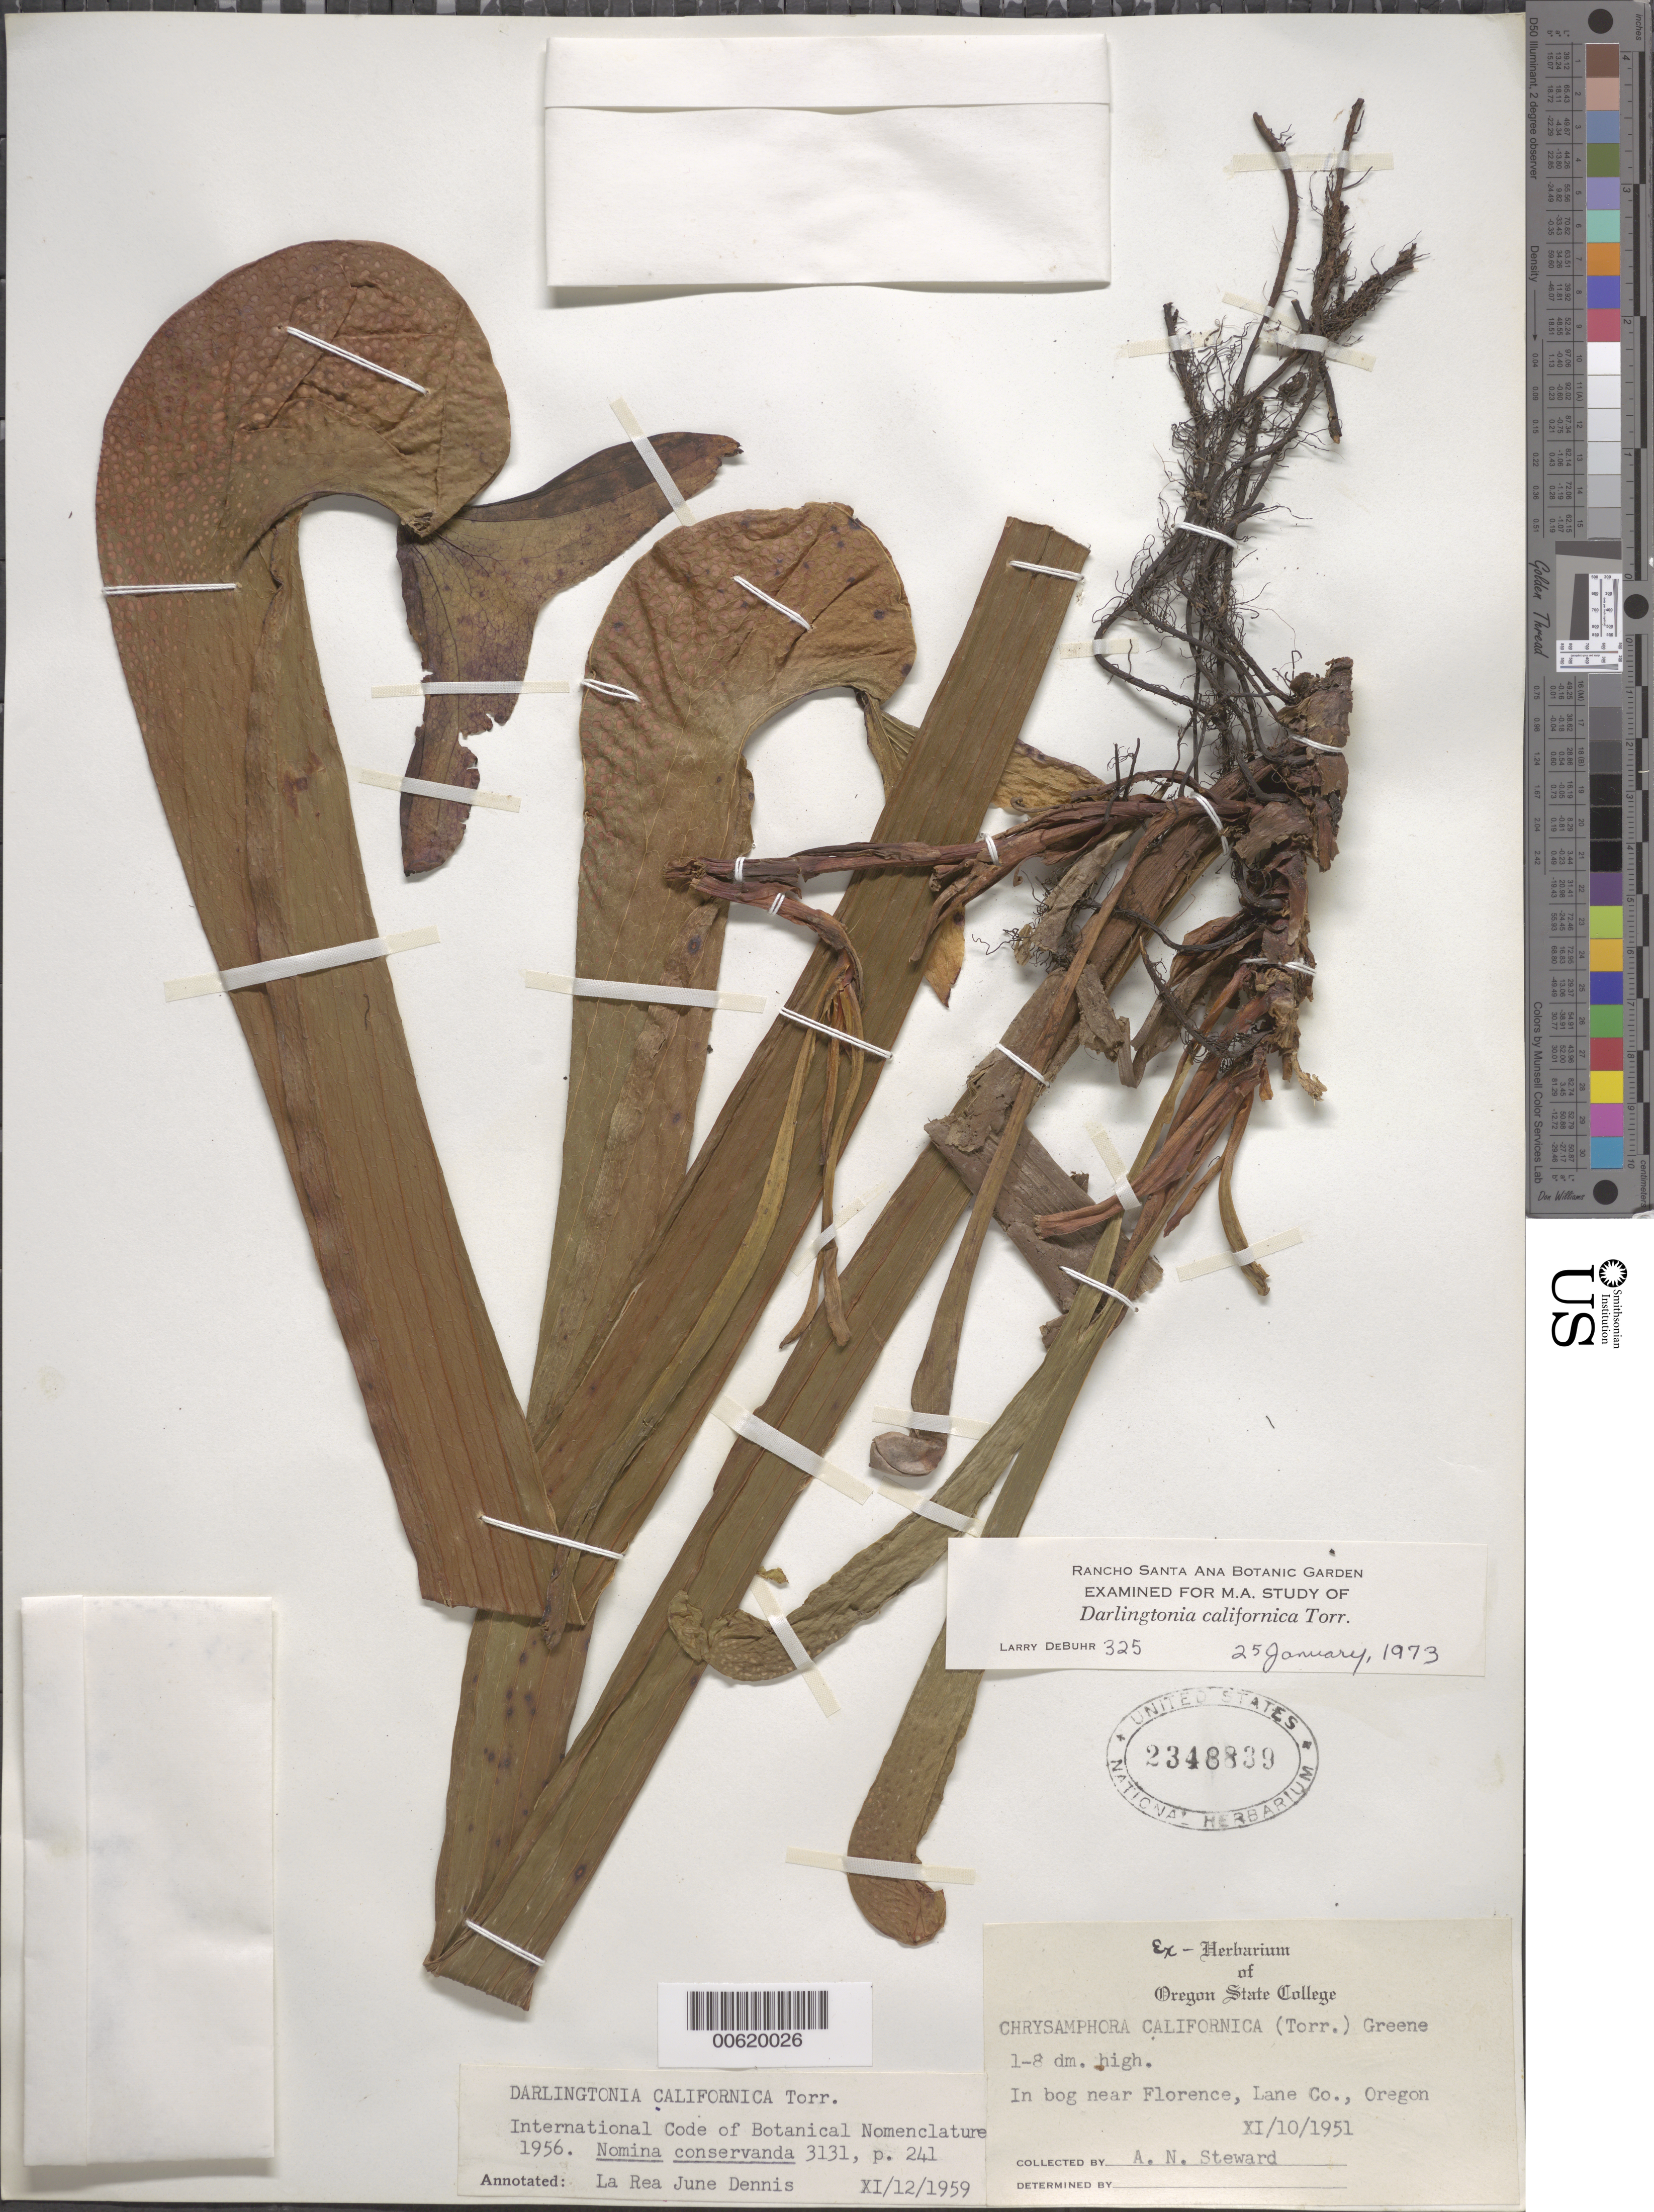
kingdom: Plantae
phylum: Tracheophyta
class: Magnoliopsida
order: Ericales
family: Sarraceniaceae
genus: Darlingtonia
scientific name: Darlingtonia californica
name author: Torr.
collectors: A. N. Steward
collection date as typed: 10 Nov 1951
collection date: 1951-11-10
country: United States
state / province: Oregon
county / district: Lane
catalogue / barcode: US 2348839